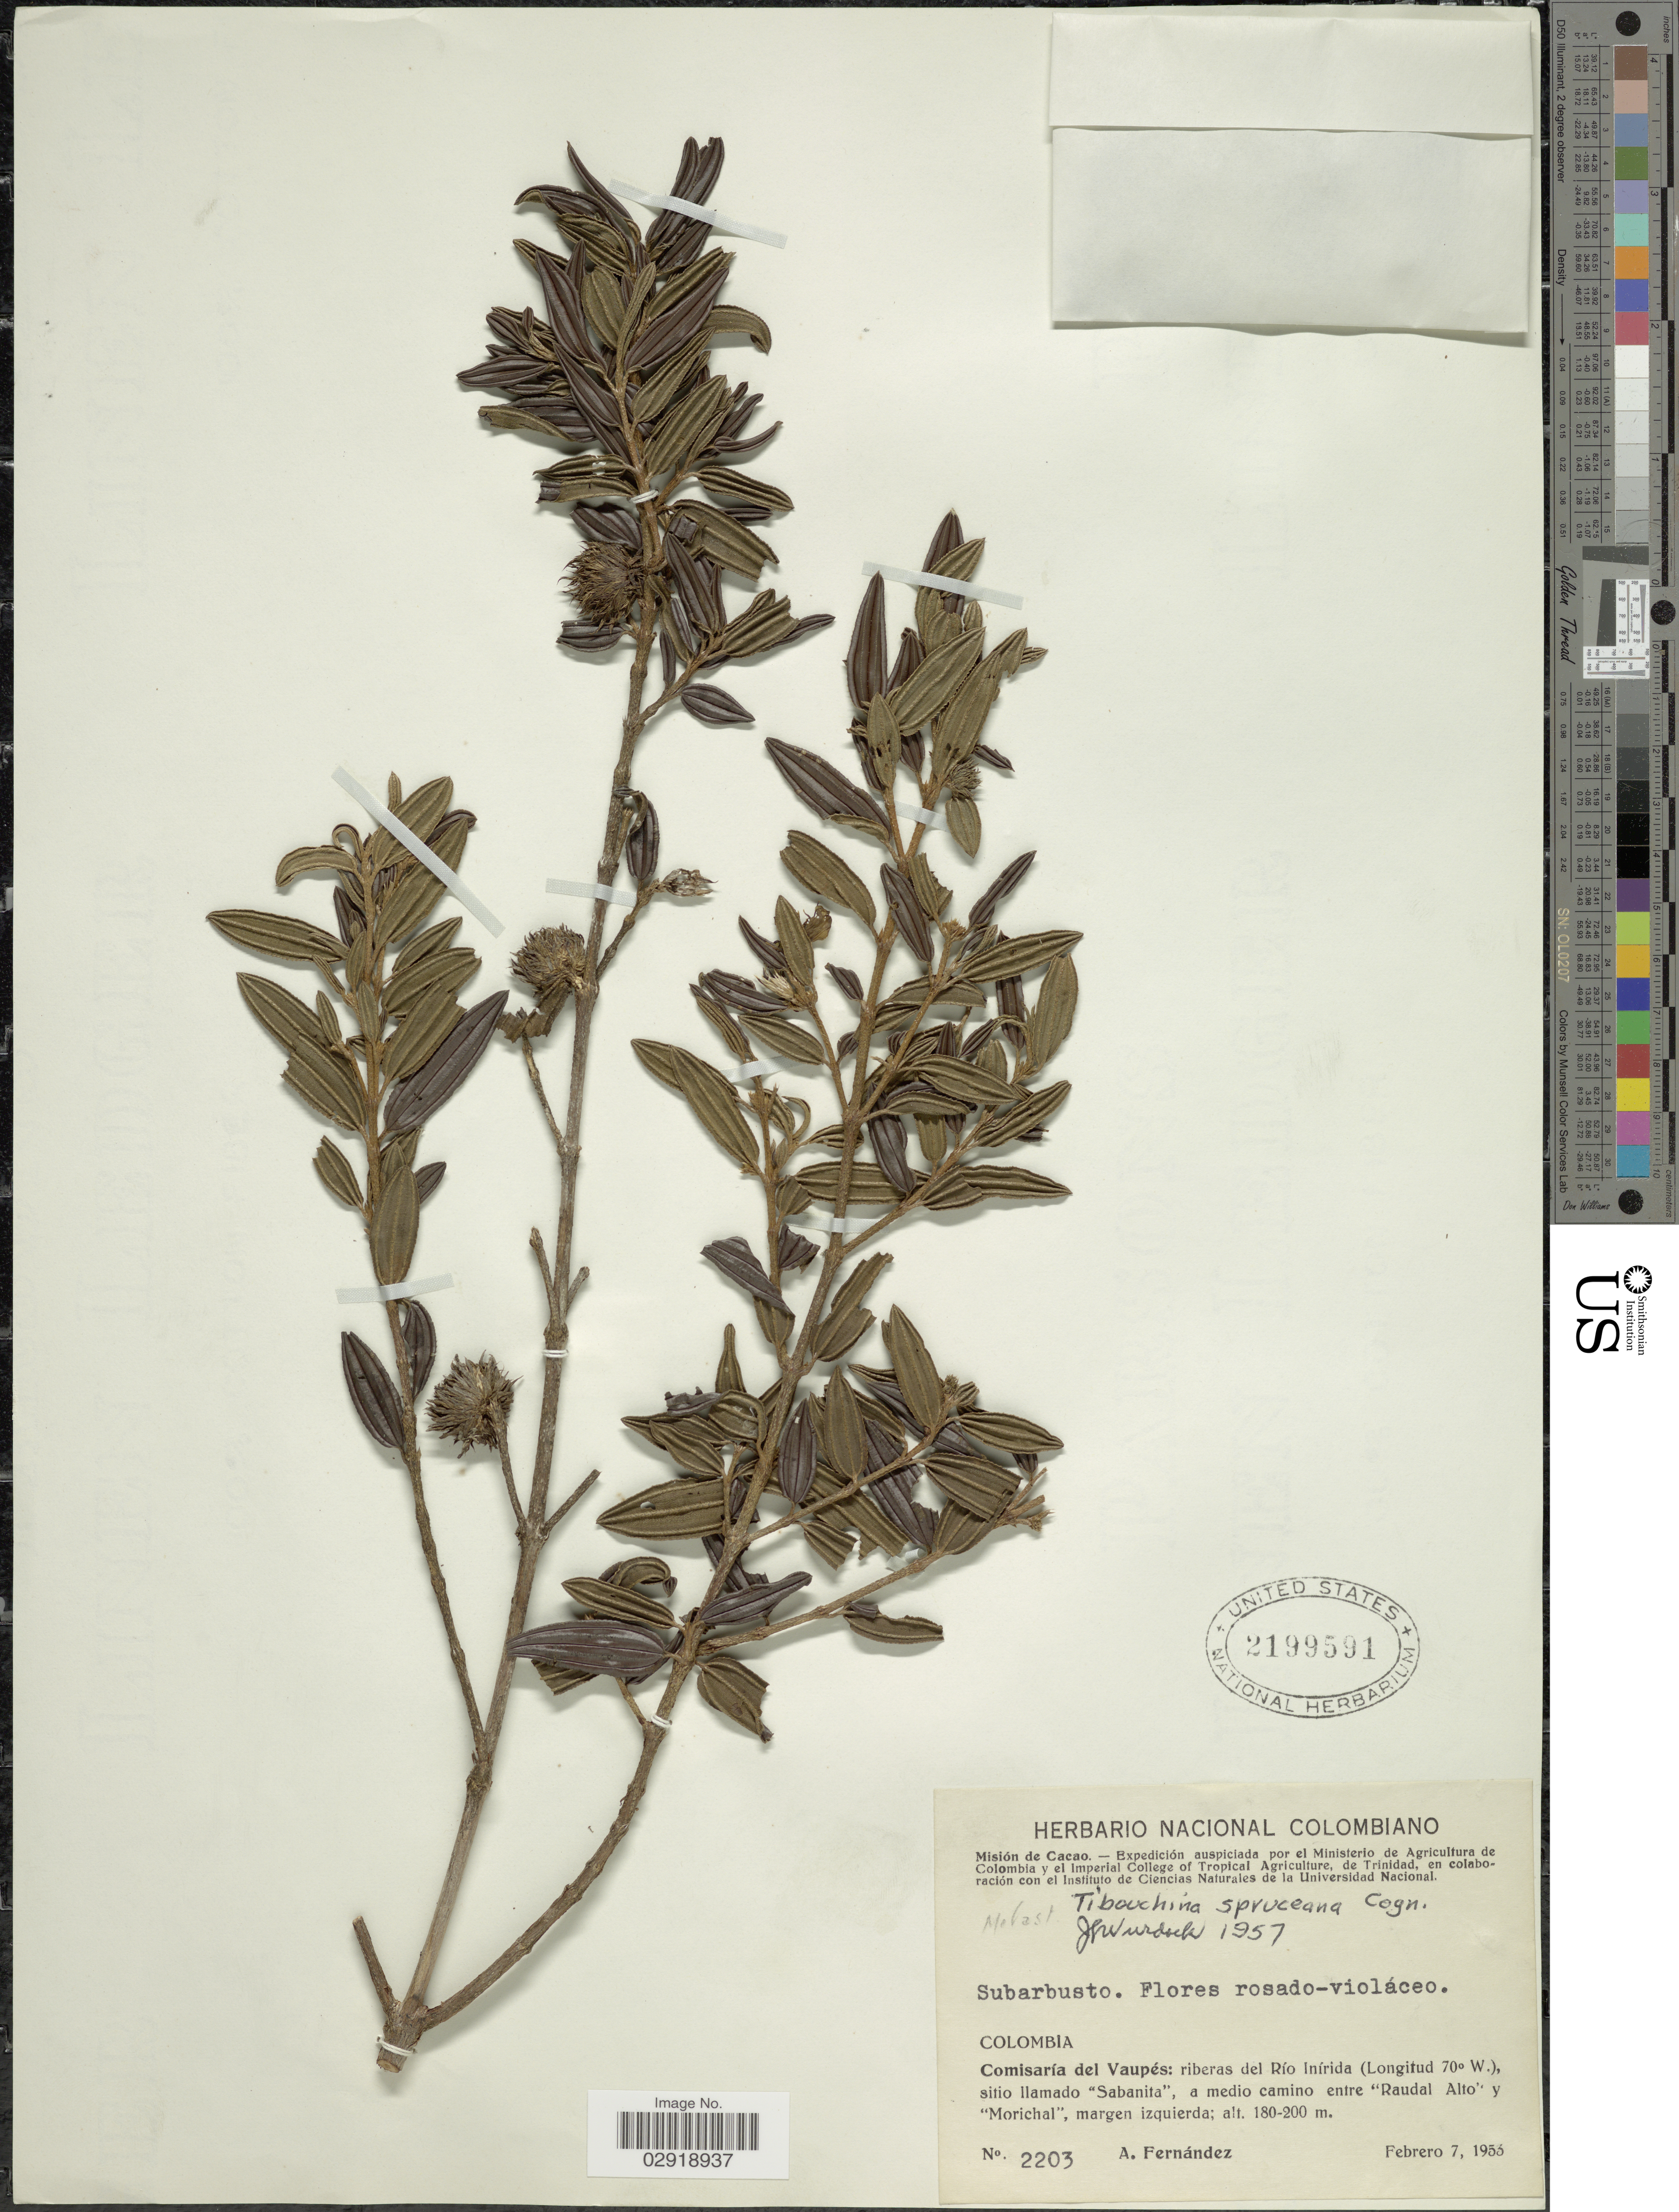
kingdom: Plantae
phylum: Tracheophyta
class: Magnoliopsida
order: Myrtales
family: Melastomataceae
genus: Tibouchina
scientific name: Tibouchina spruceana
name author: Cogn.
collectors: A. Fernández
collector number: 2203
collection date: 1953-02-07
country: Colombia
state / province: Vaupés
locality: Misión de Cacao. Comisaría del Vaupés: riberas del Río Inírida, sitio llamado "Sabanita", a medio camino entre "Raudal Alto"y "Morichal", margen izquierda.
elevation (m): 180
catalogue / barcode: US 2199591